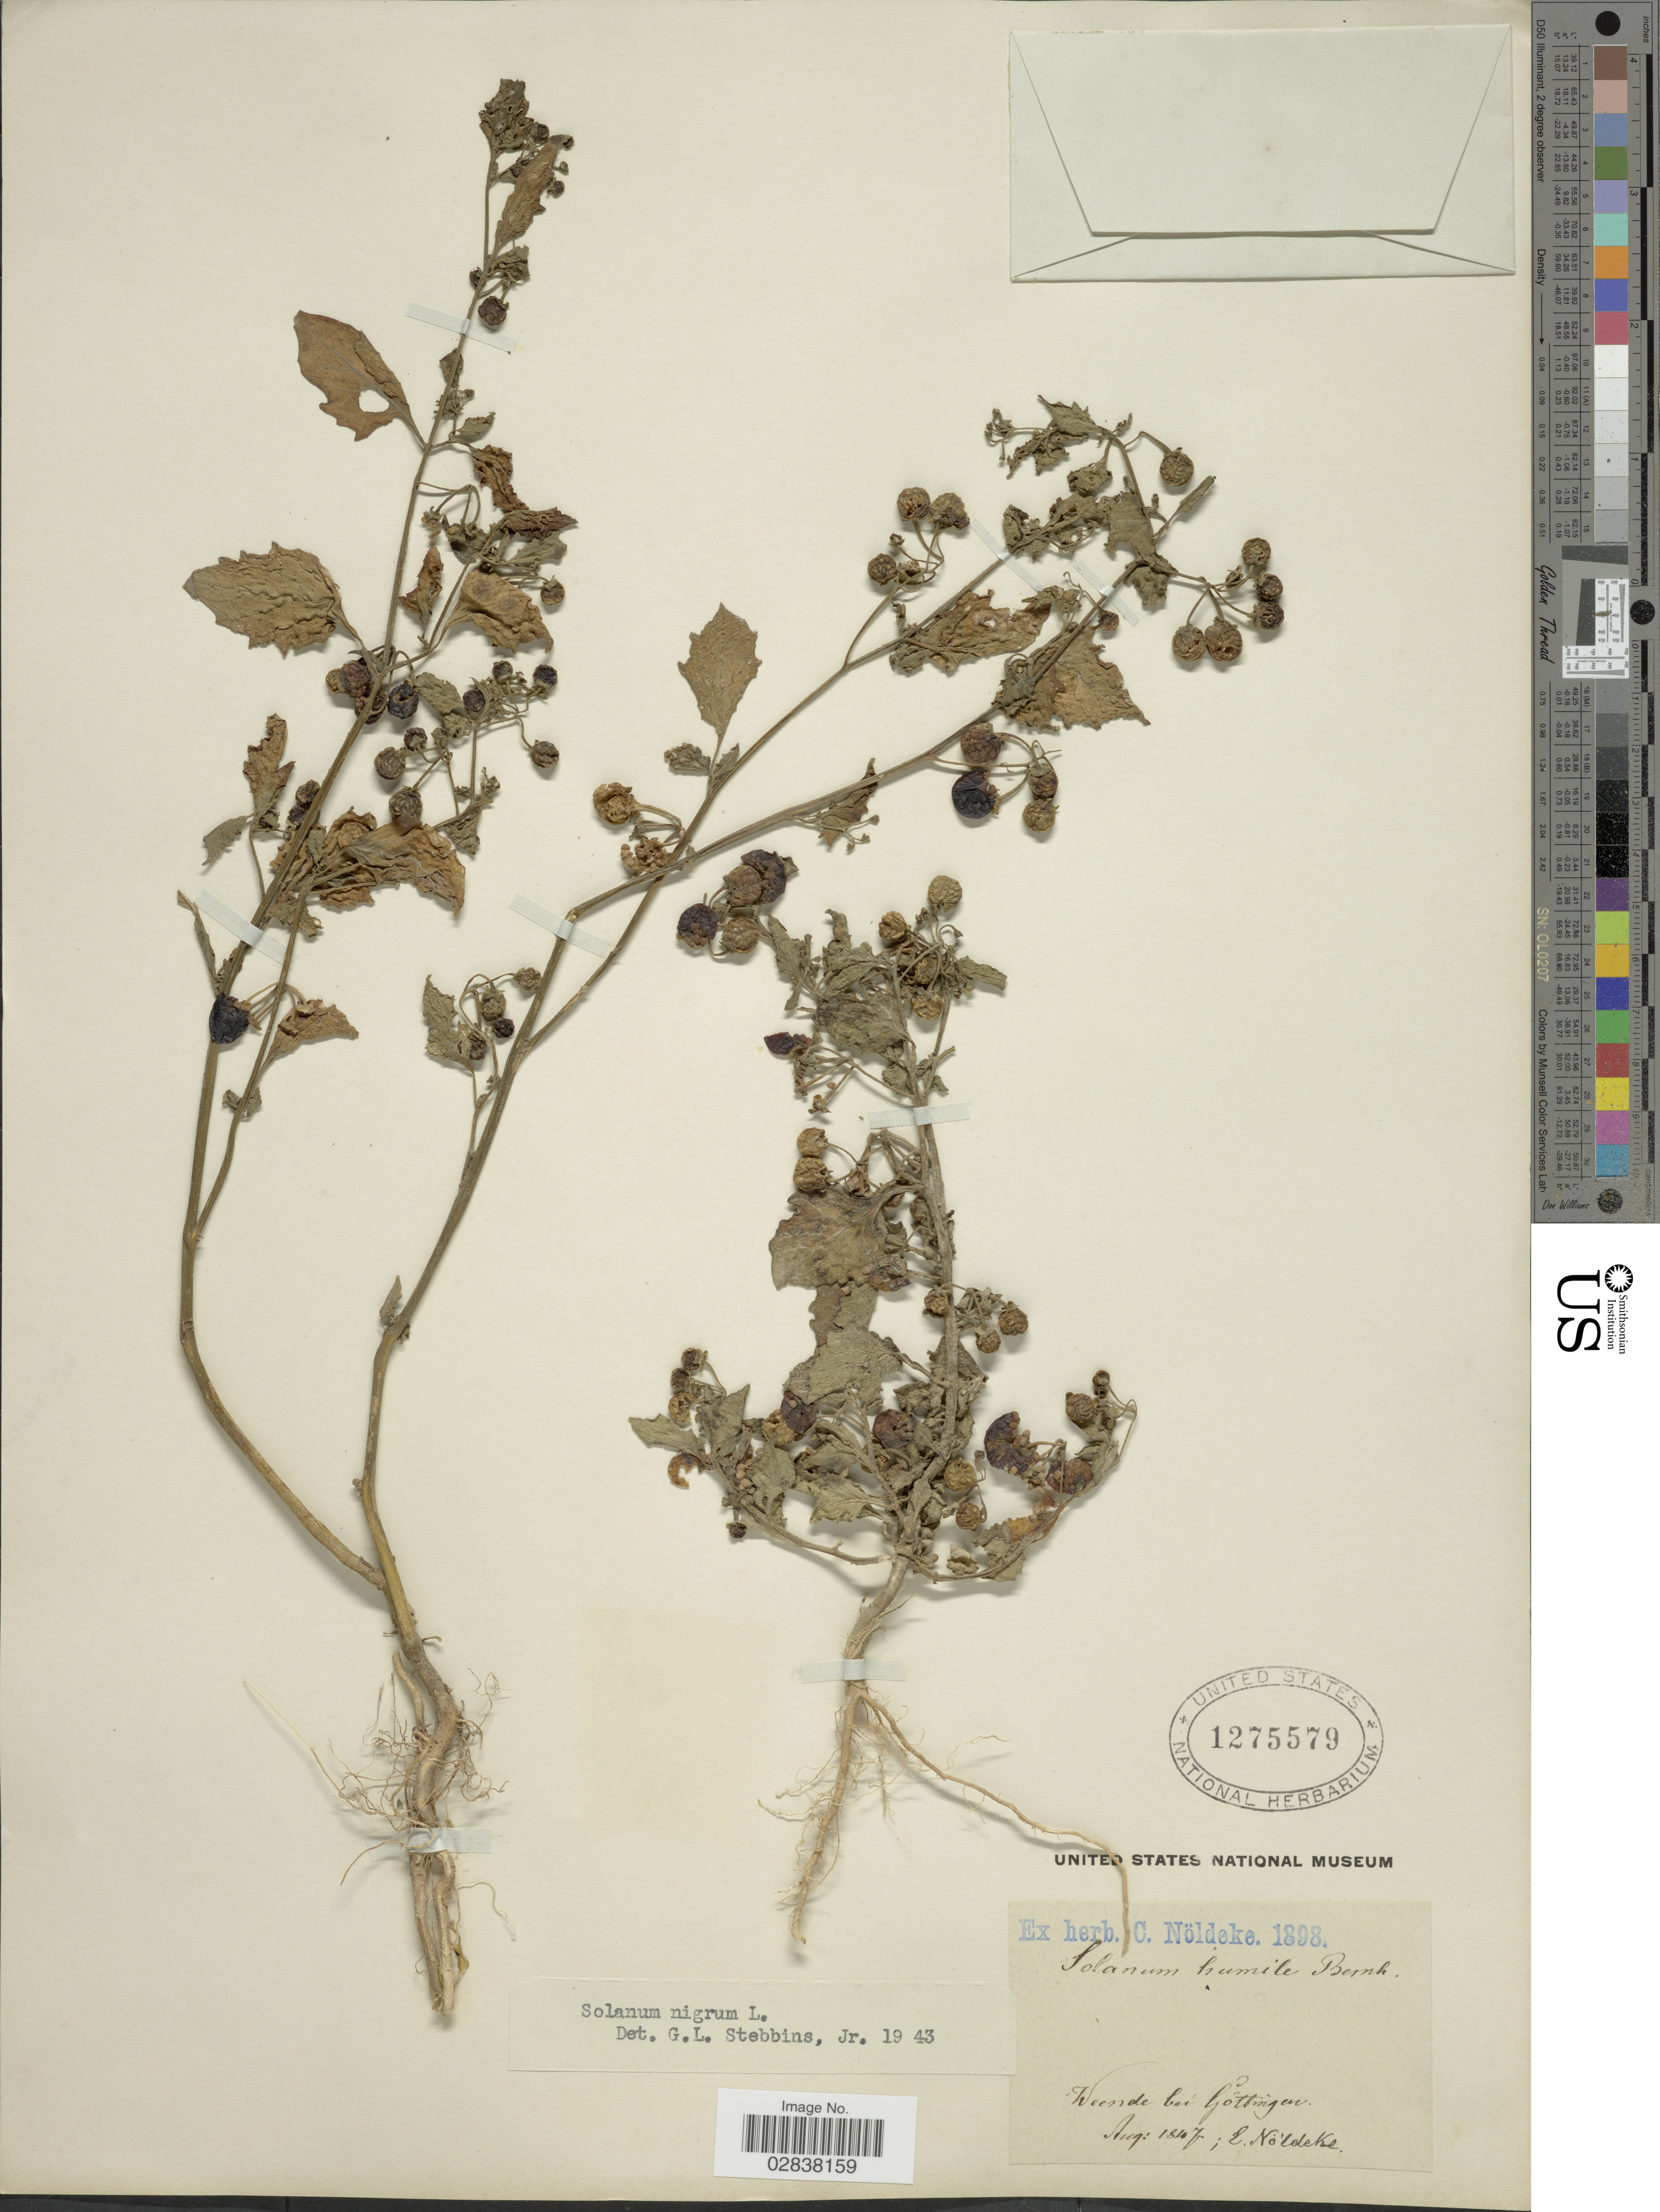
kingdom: Plantae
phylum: Tracheophyta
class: Magnoliopsida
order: Solanales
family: Solanaceae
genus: Solanum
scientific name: Solanum nigrum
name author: L.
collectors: E. Nöldeke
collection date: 1847-08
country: Germany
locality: Weende bei Gôttingen.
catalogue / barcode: US 1275579